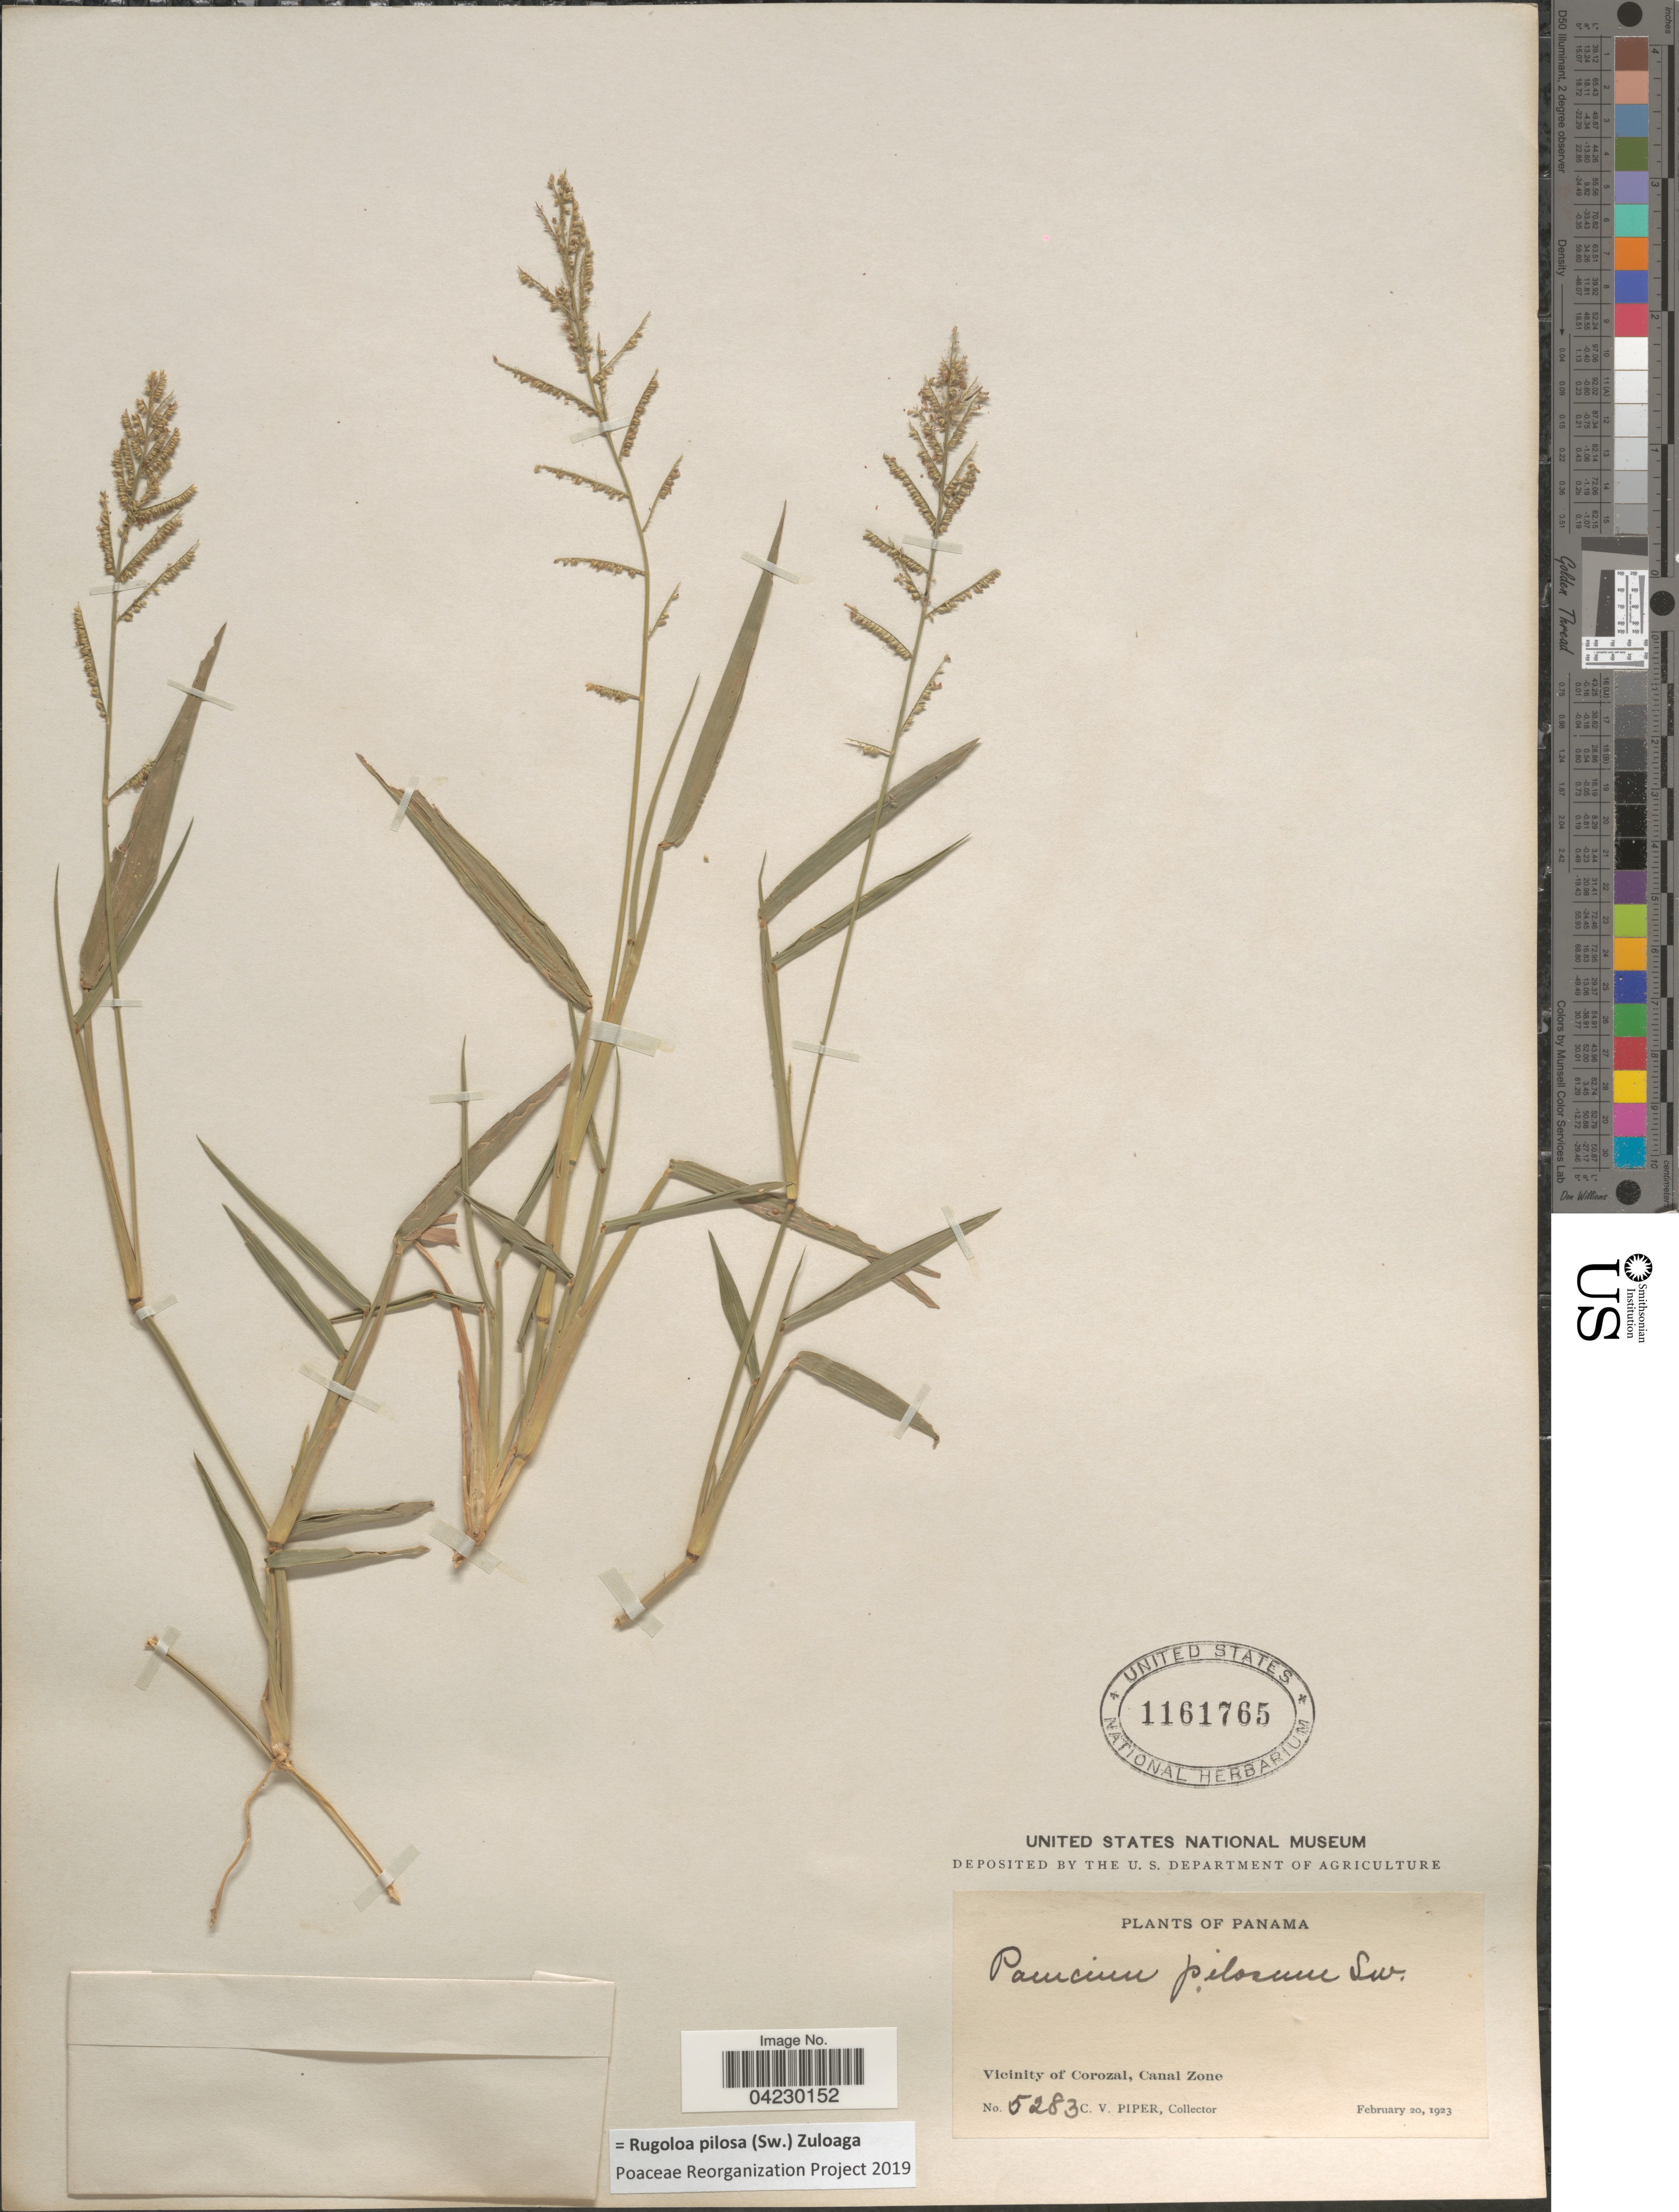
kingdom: Plantae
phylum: Tracheophyta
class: Liliopsida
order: Poales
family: Poaceae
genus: Rugoloa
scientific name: Rugoloa pilosa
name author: (Sw.) Zuloaga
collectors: C. V. Piper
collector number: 5283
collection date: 1923-02-20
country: Panama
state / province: Colón / Panamá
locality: Vicinity of Corozal, Canal Zone.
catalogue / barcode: US 1161765